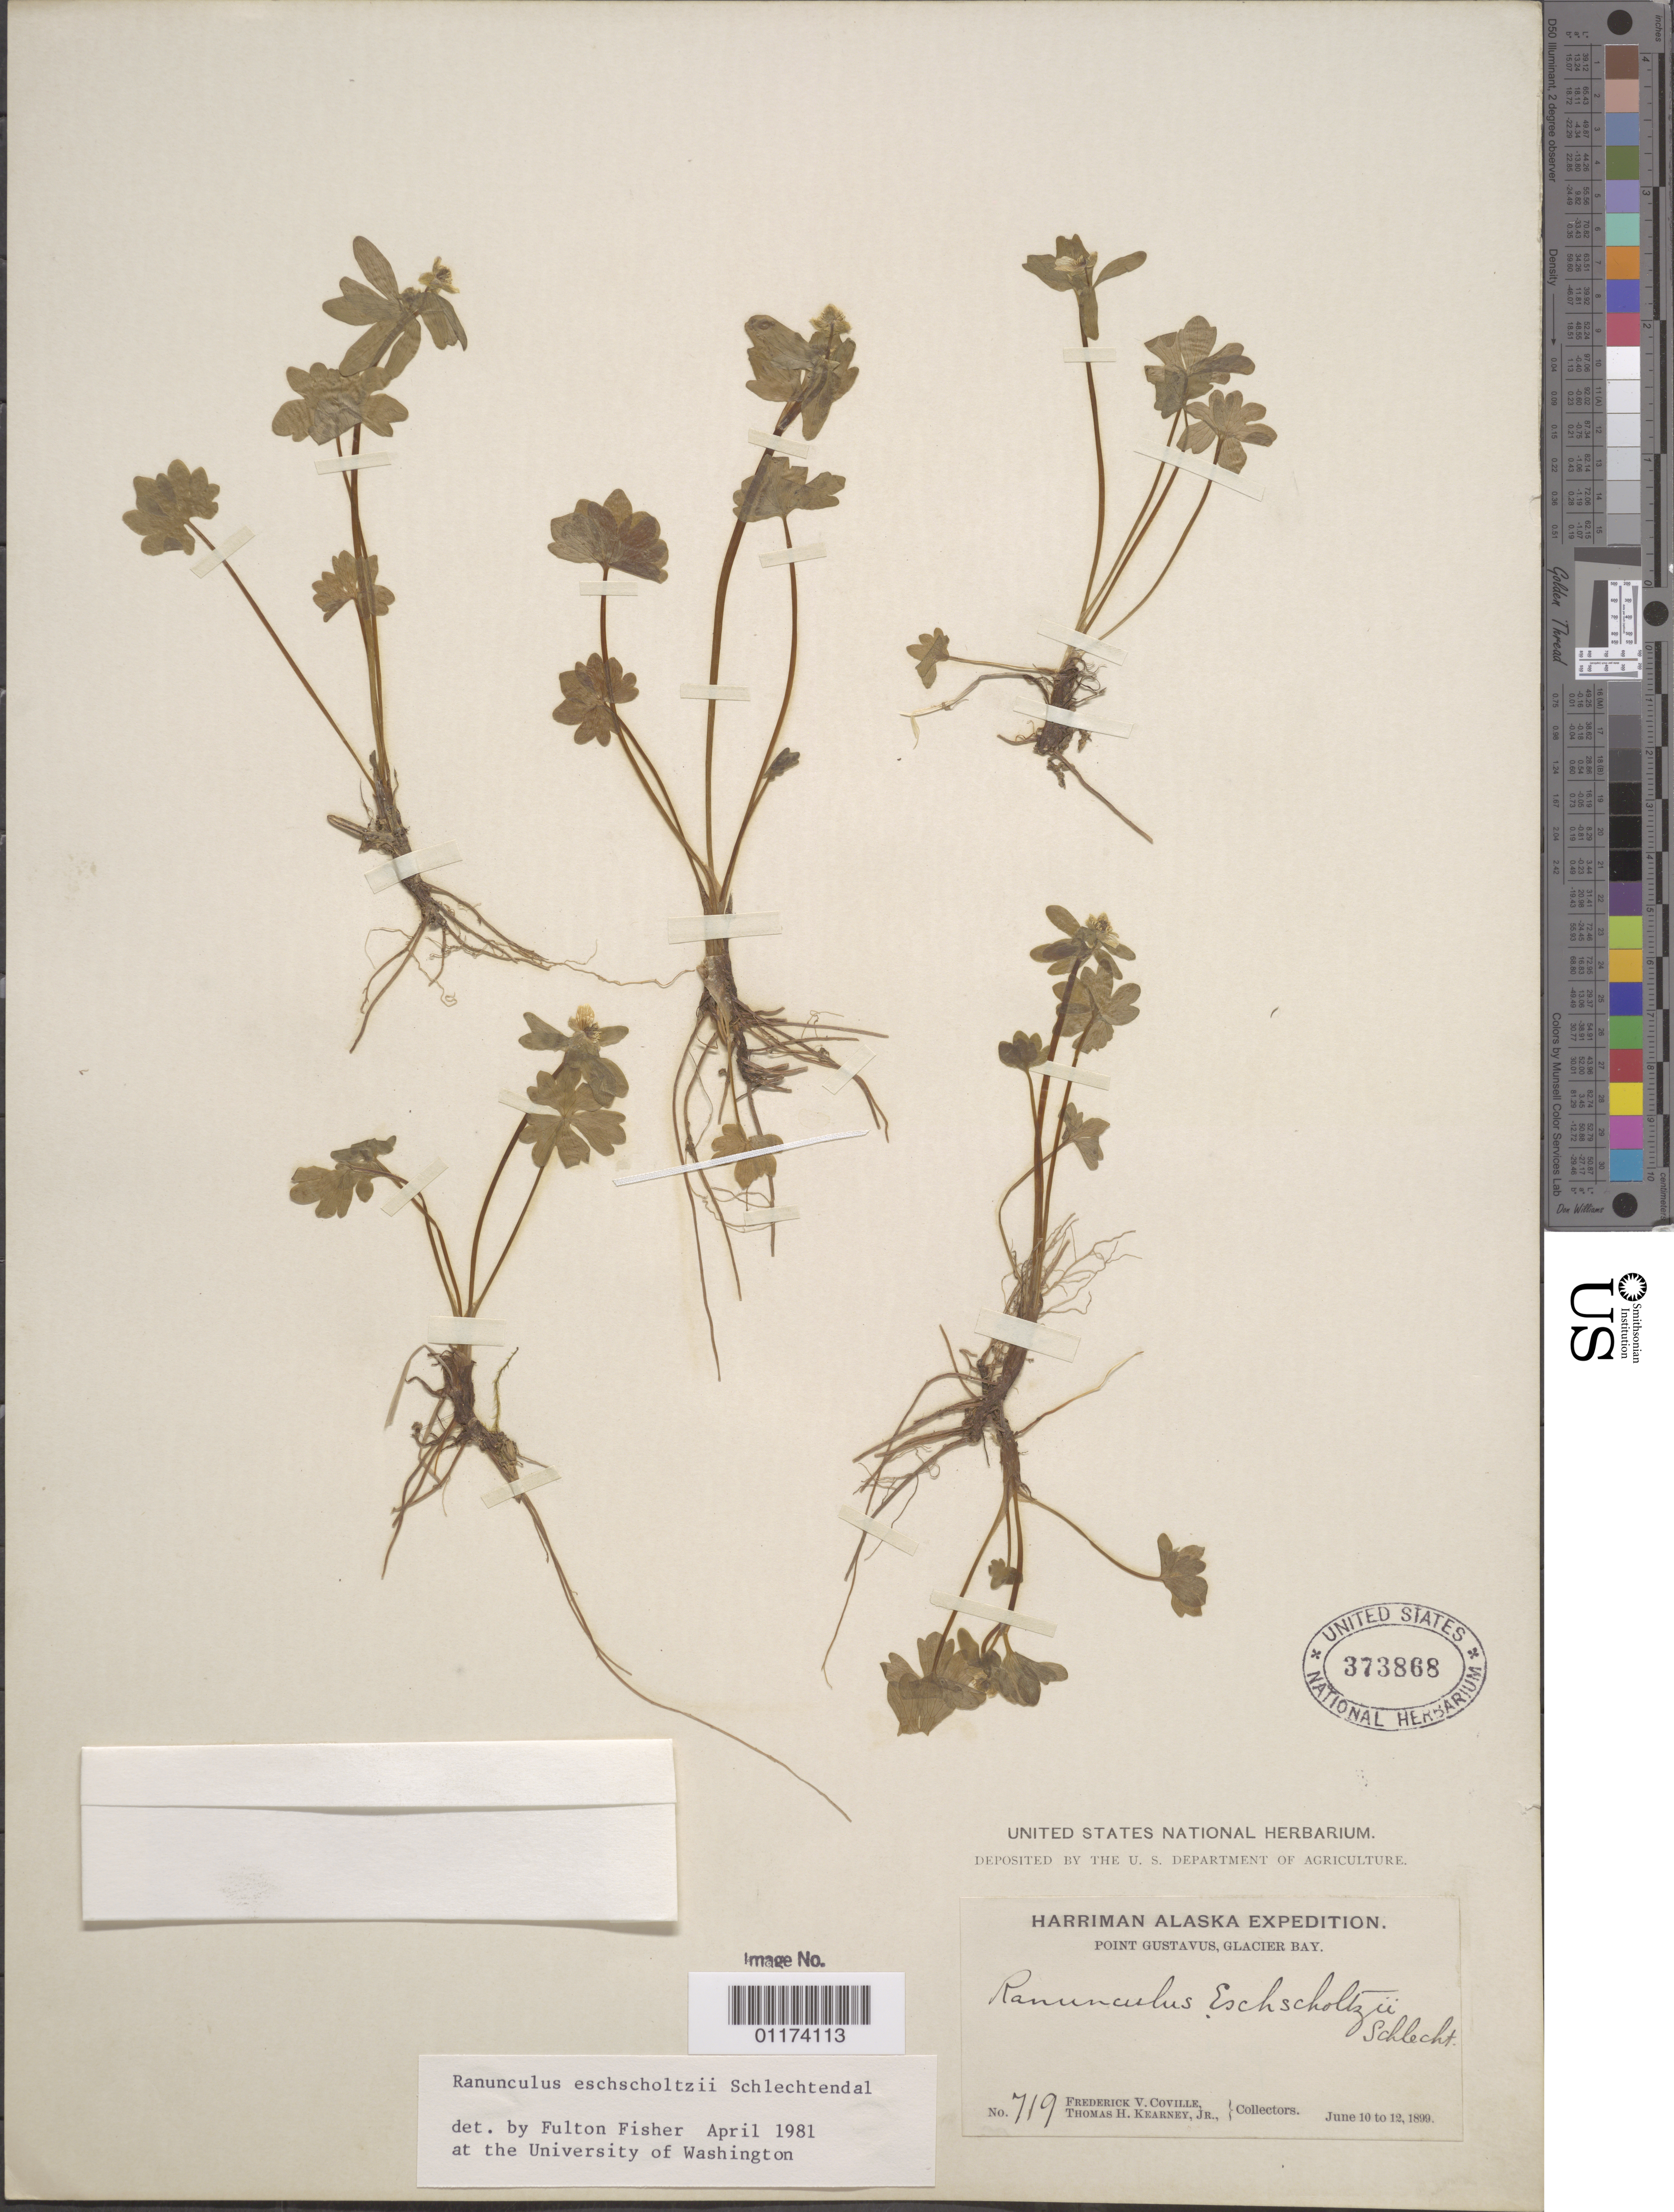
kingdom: Plantae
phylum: Tracheophyta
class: Magnoliopsida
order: Ranunculales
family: Ranunculaceae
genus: Ranunculus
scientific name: Ranunculus eschscholtzii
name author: Schltdl.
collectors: F. V. Coville & T. H. Kearney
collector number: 719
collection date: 1899-06-10/1899-06-12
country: United States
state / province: Alaska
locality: Point Gustavus, Glacier Bay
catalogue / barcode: US 373868